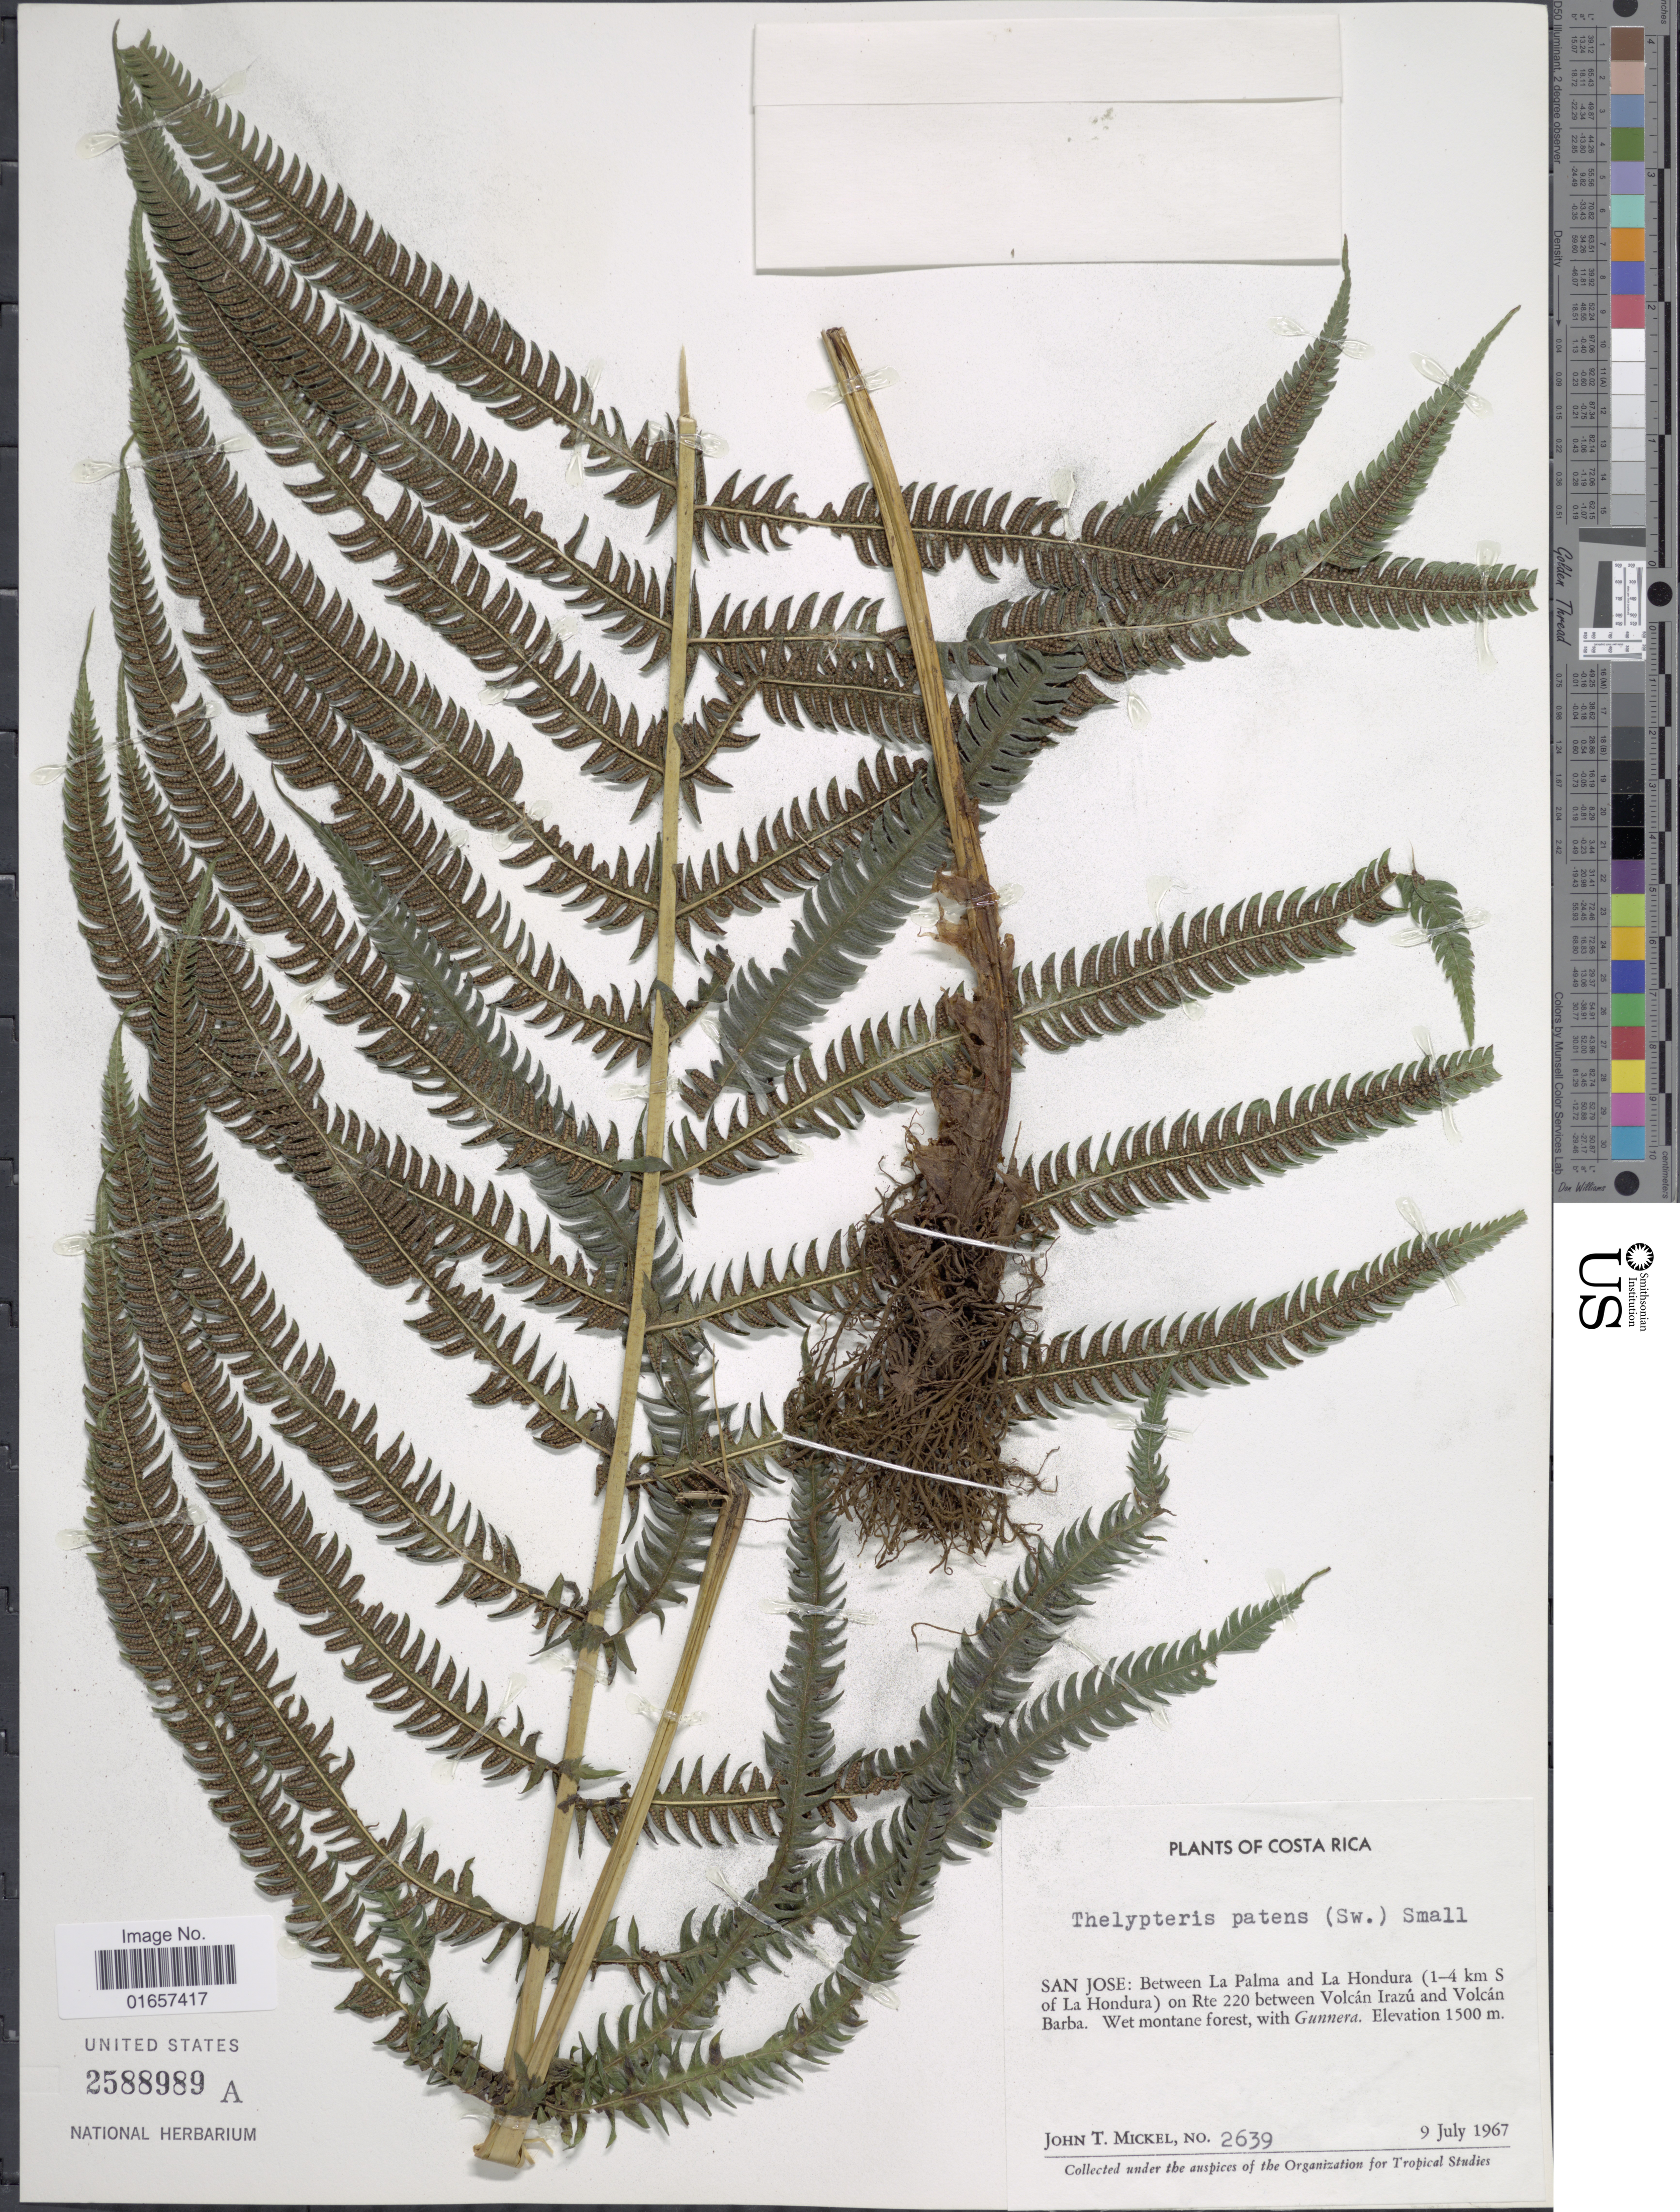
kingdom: Plantae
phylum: Tracheophyta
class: Polypodiopsida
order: Polypodiales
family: Thelypteridaceae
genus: Christella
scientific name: Christella patens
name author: (Sw.) Holttum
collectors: J. T. Mickel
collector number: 2639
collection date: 1967-04-09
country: Costa Rica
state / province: San José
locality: Costa Rica, between La Palma and La Hondura (1-4 km S of La Hondura) on Rte 220 between Volcán Irazú and Volcán Barba. Wet Montane forest, with HUnnera.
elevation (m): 1500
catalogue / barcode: US 2588989A